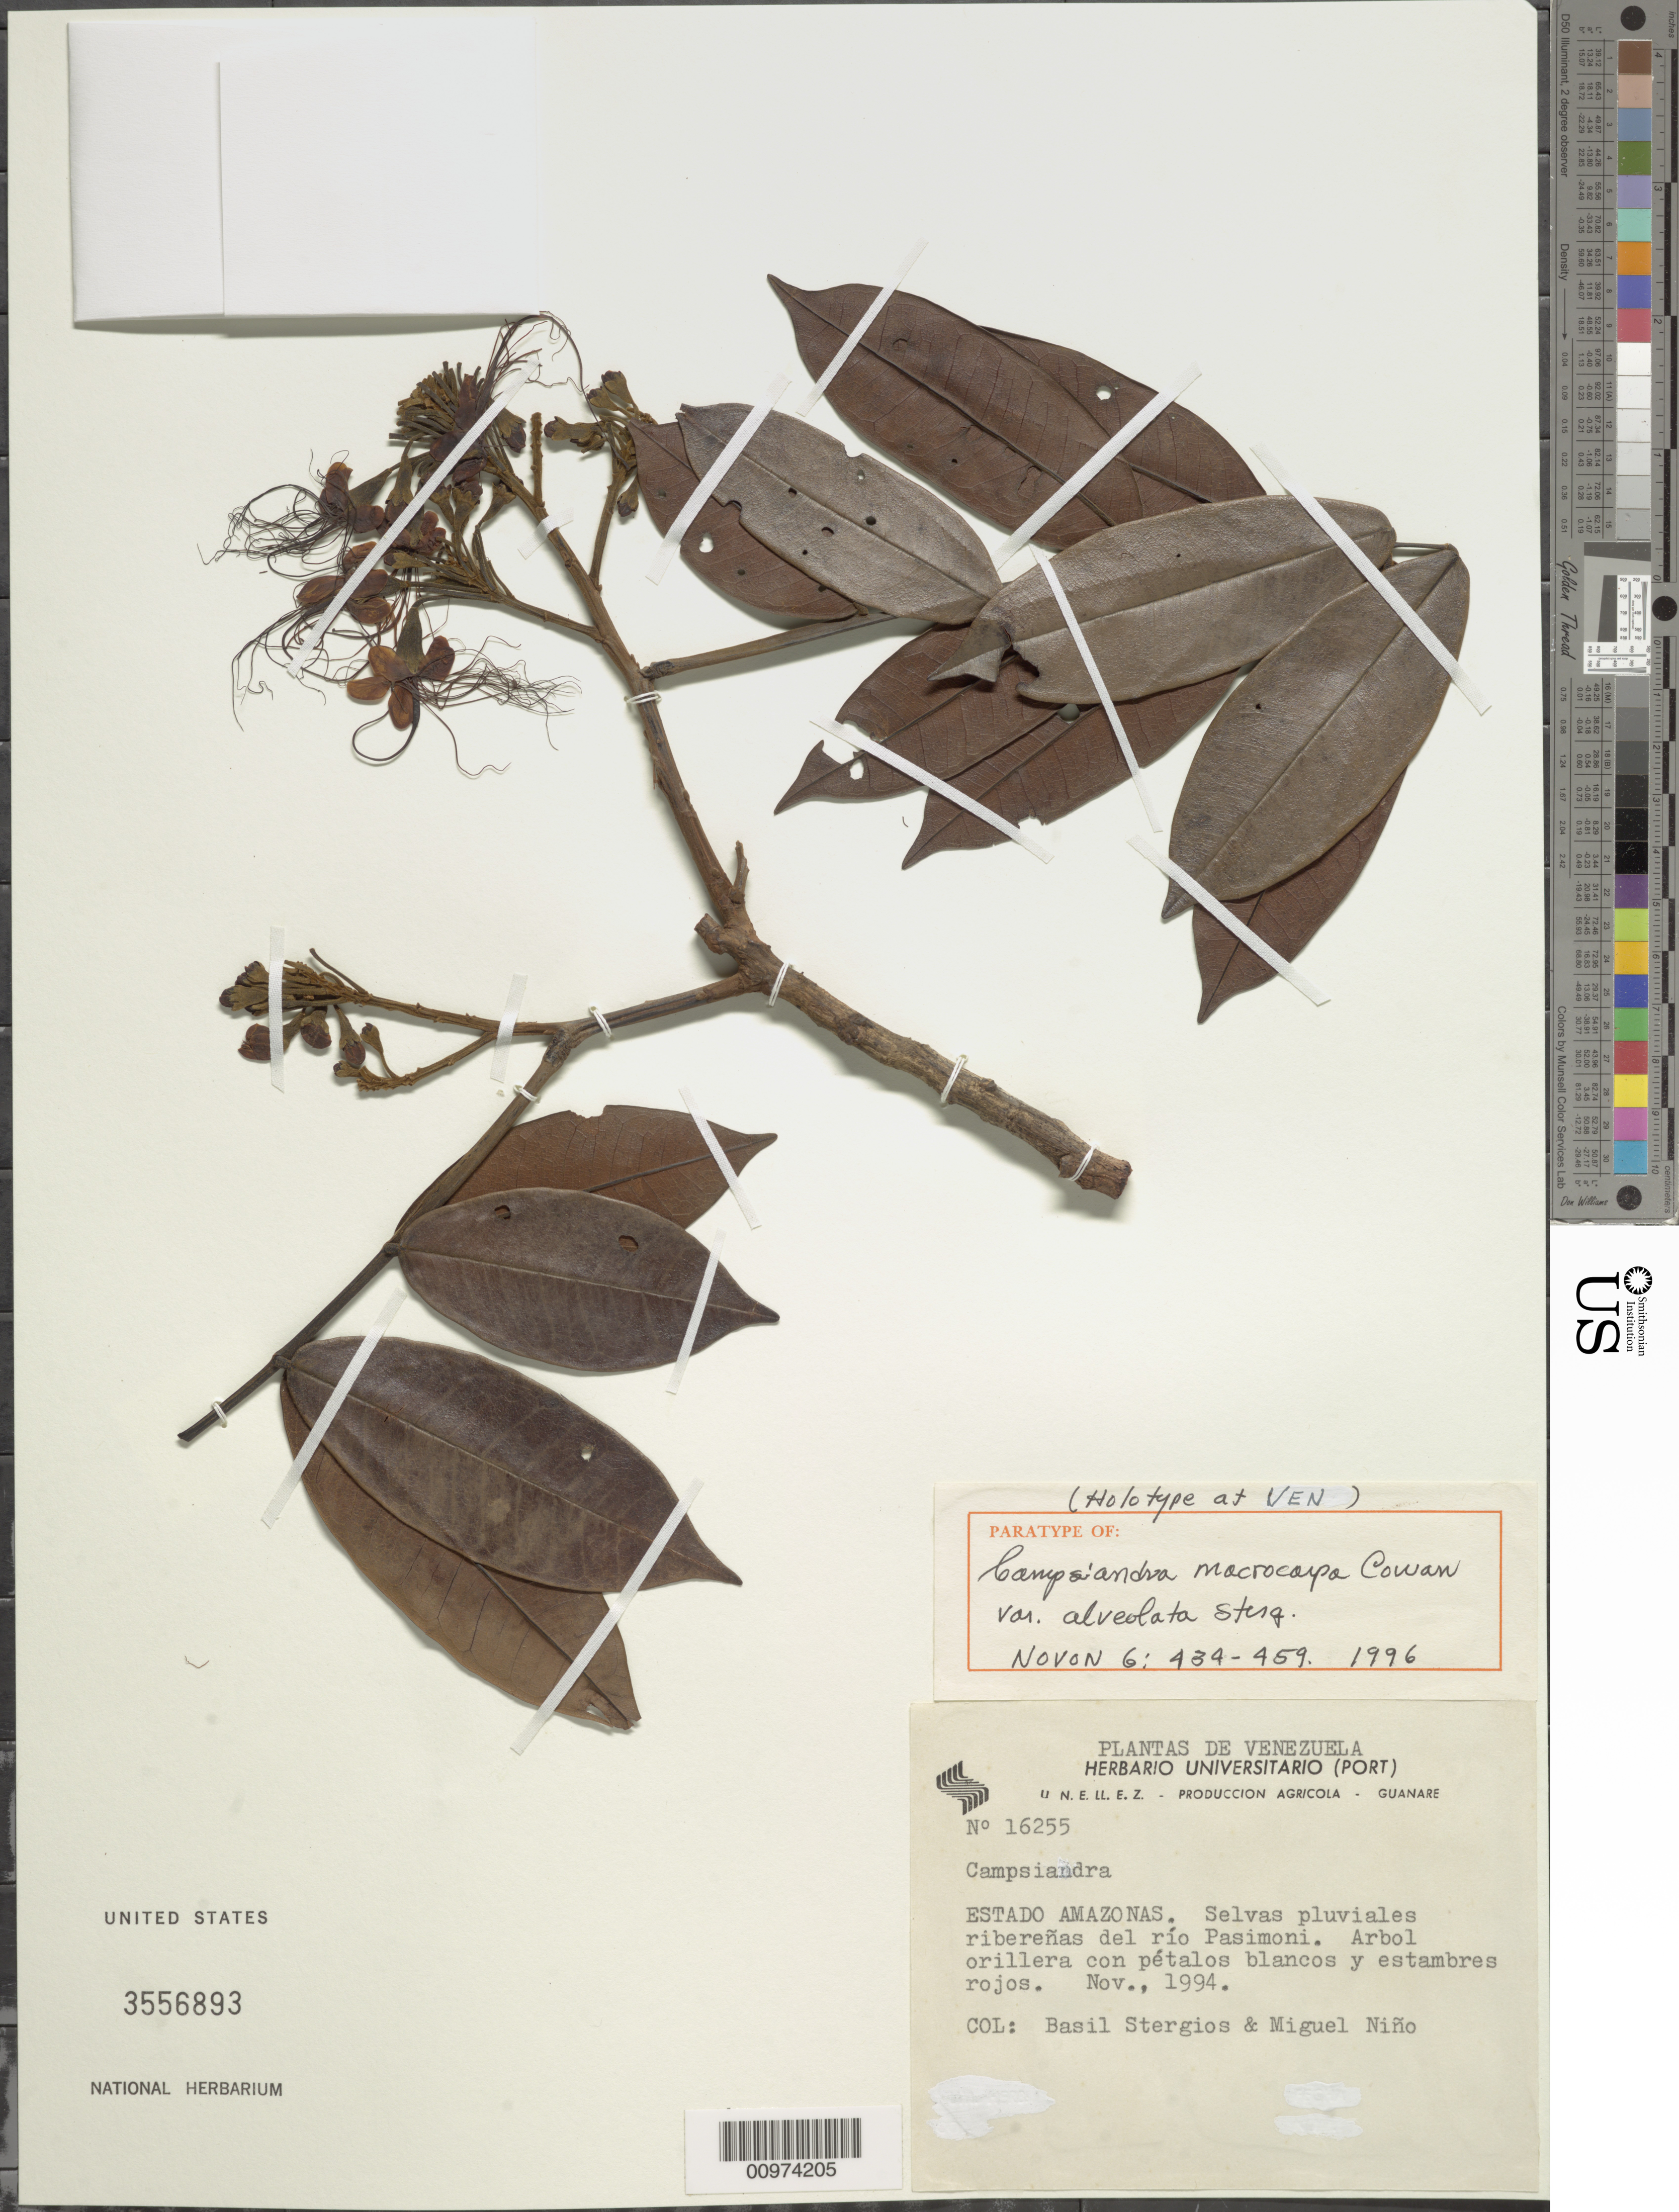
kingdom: Plantae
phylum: Tracheophyta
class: Magnoliopsida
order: Fabales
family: Fabaceae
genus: Campsiandra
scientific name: Campsiandra macrocarpa var. alveolata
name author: Stergios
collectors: B. G. Stergios & S. M. Niño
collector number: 16255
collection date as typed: Nov-94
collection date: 1994-11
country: Venezuela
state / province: Amazonas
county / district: Río Negro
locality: Río Pasimoni-Boca del Río Yatua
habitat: Selvas pluviales ribereñas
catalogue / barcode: US 3556893